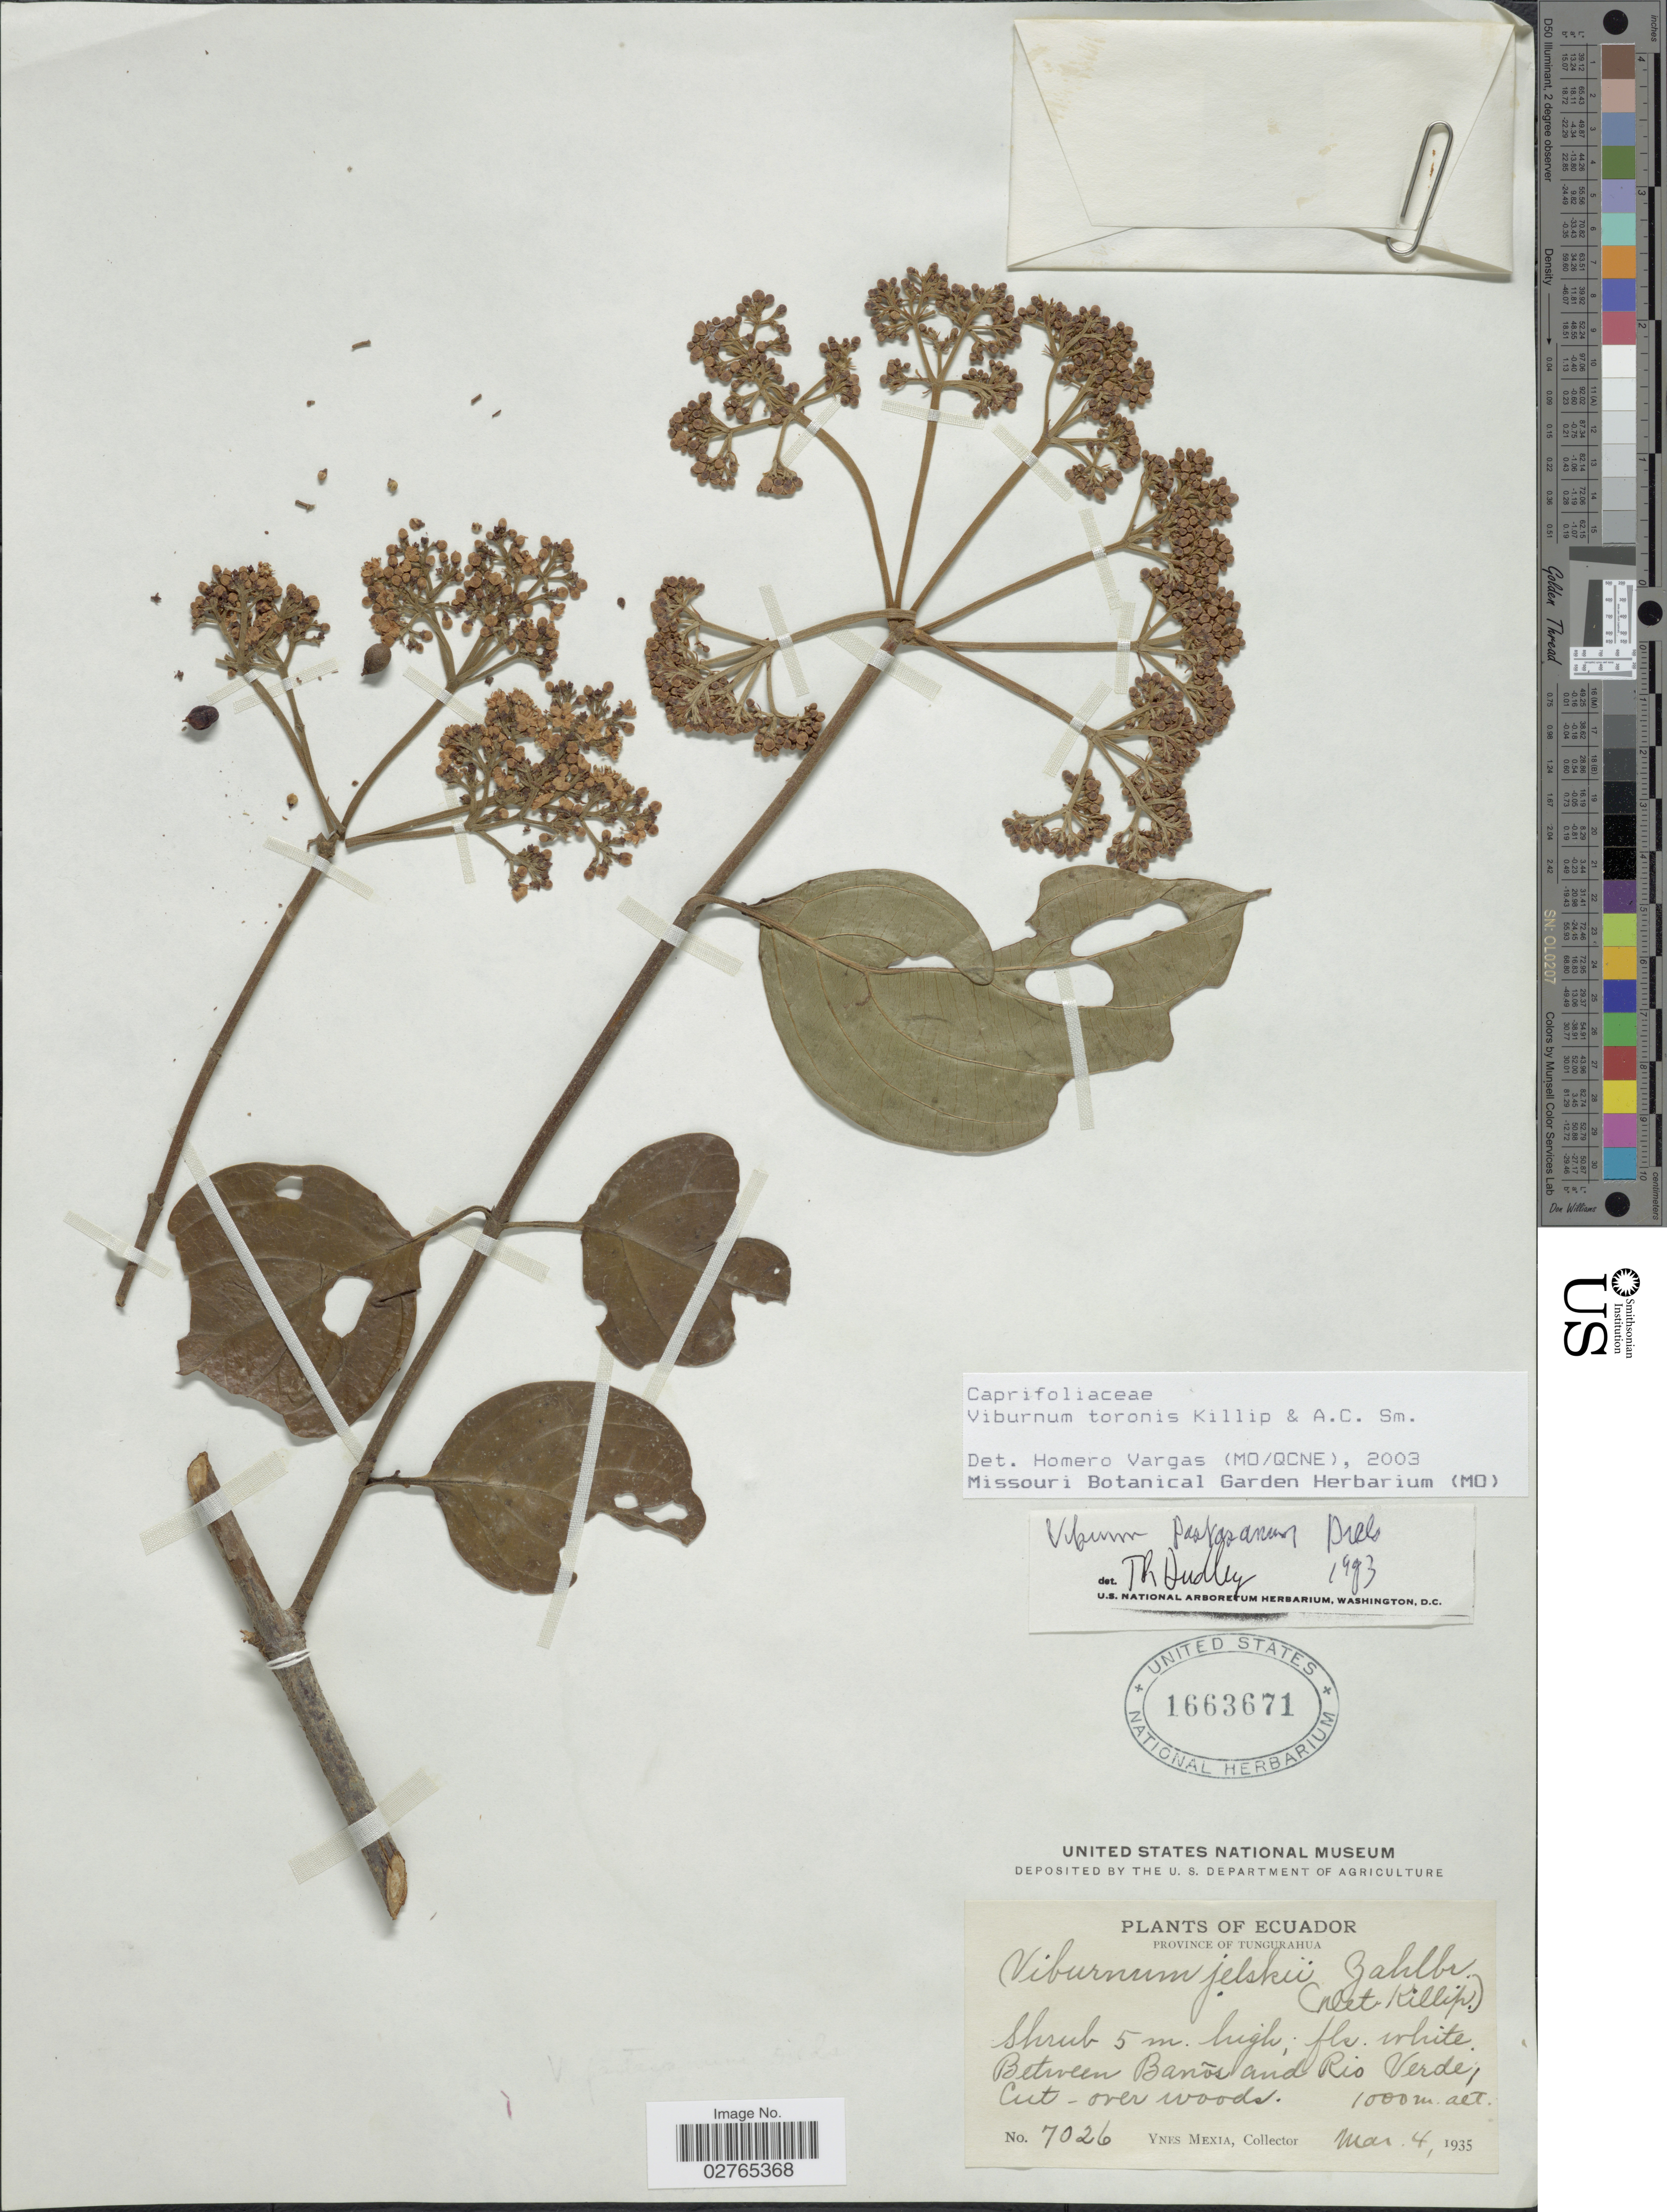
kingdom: Plantae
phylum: Tracheophyta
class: Magnoliopsida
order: Dipsacales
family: Viburnaceae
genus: Viburnum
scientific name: Viburnum toronis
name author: Killip & A.C. Sm.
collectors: Y. Mexia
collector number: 7026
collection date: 1935-03-04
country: Ecuador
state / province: Tungurahua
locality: Between Baños and Rio Verde.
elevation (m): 1000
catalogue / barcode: US 1663671